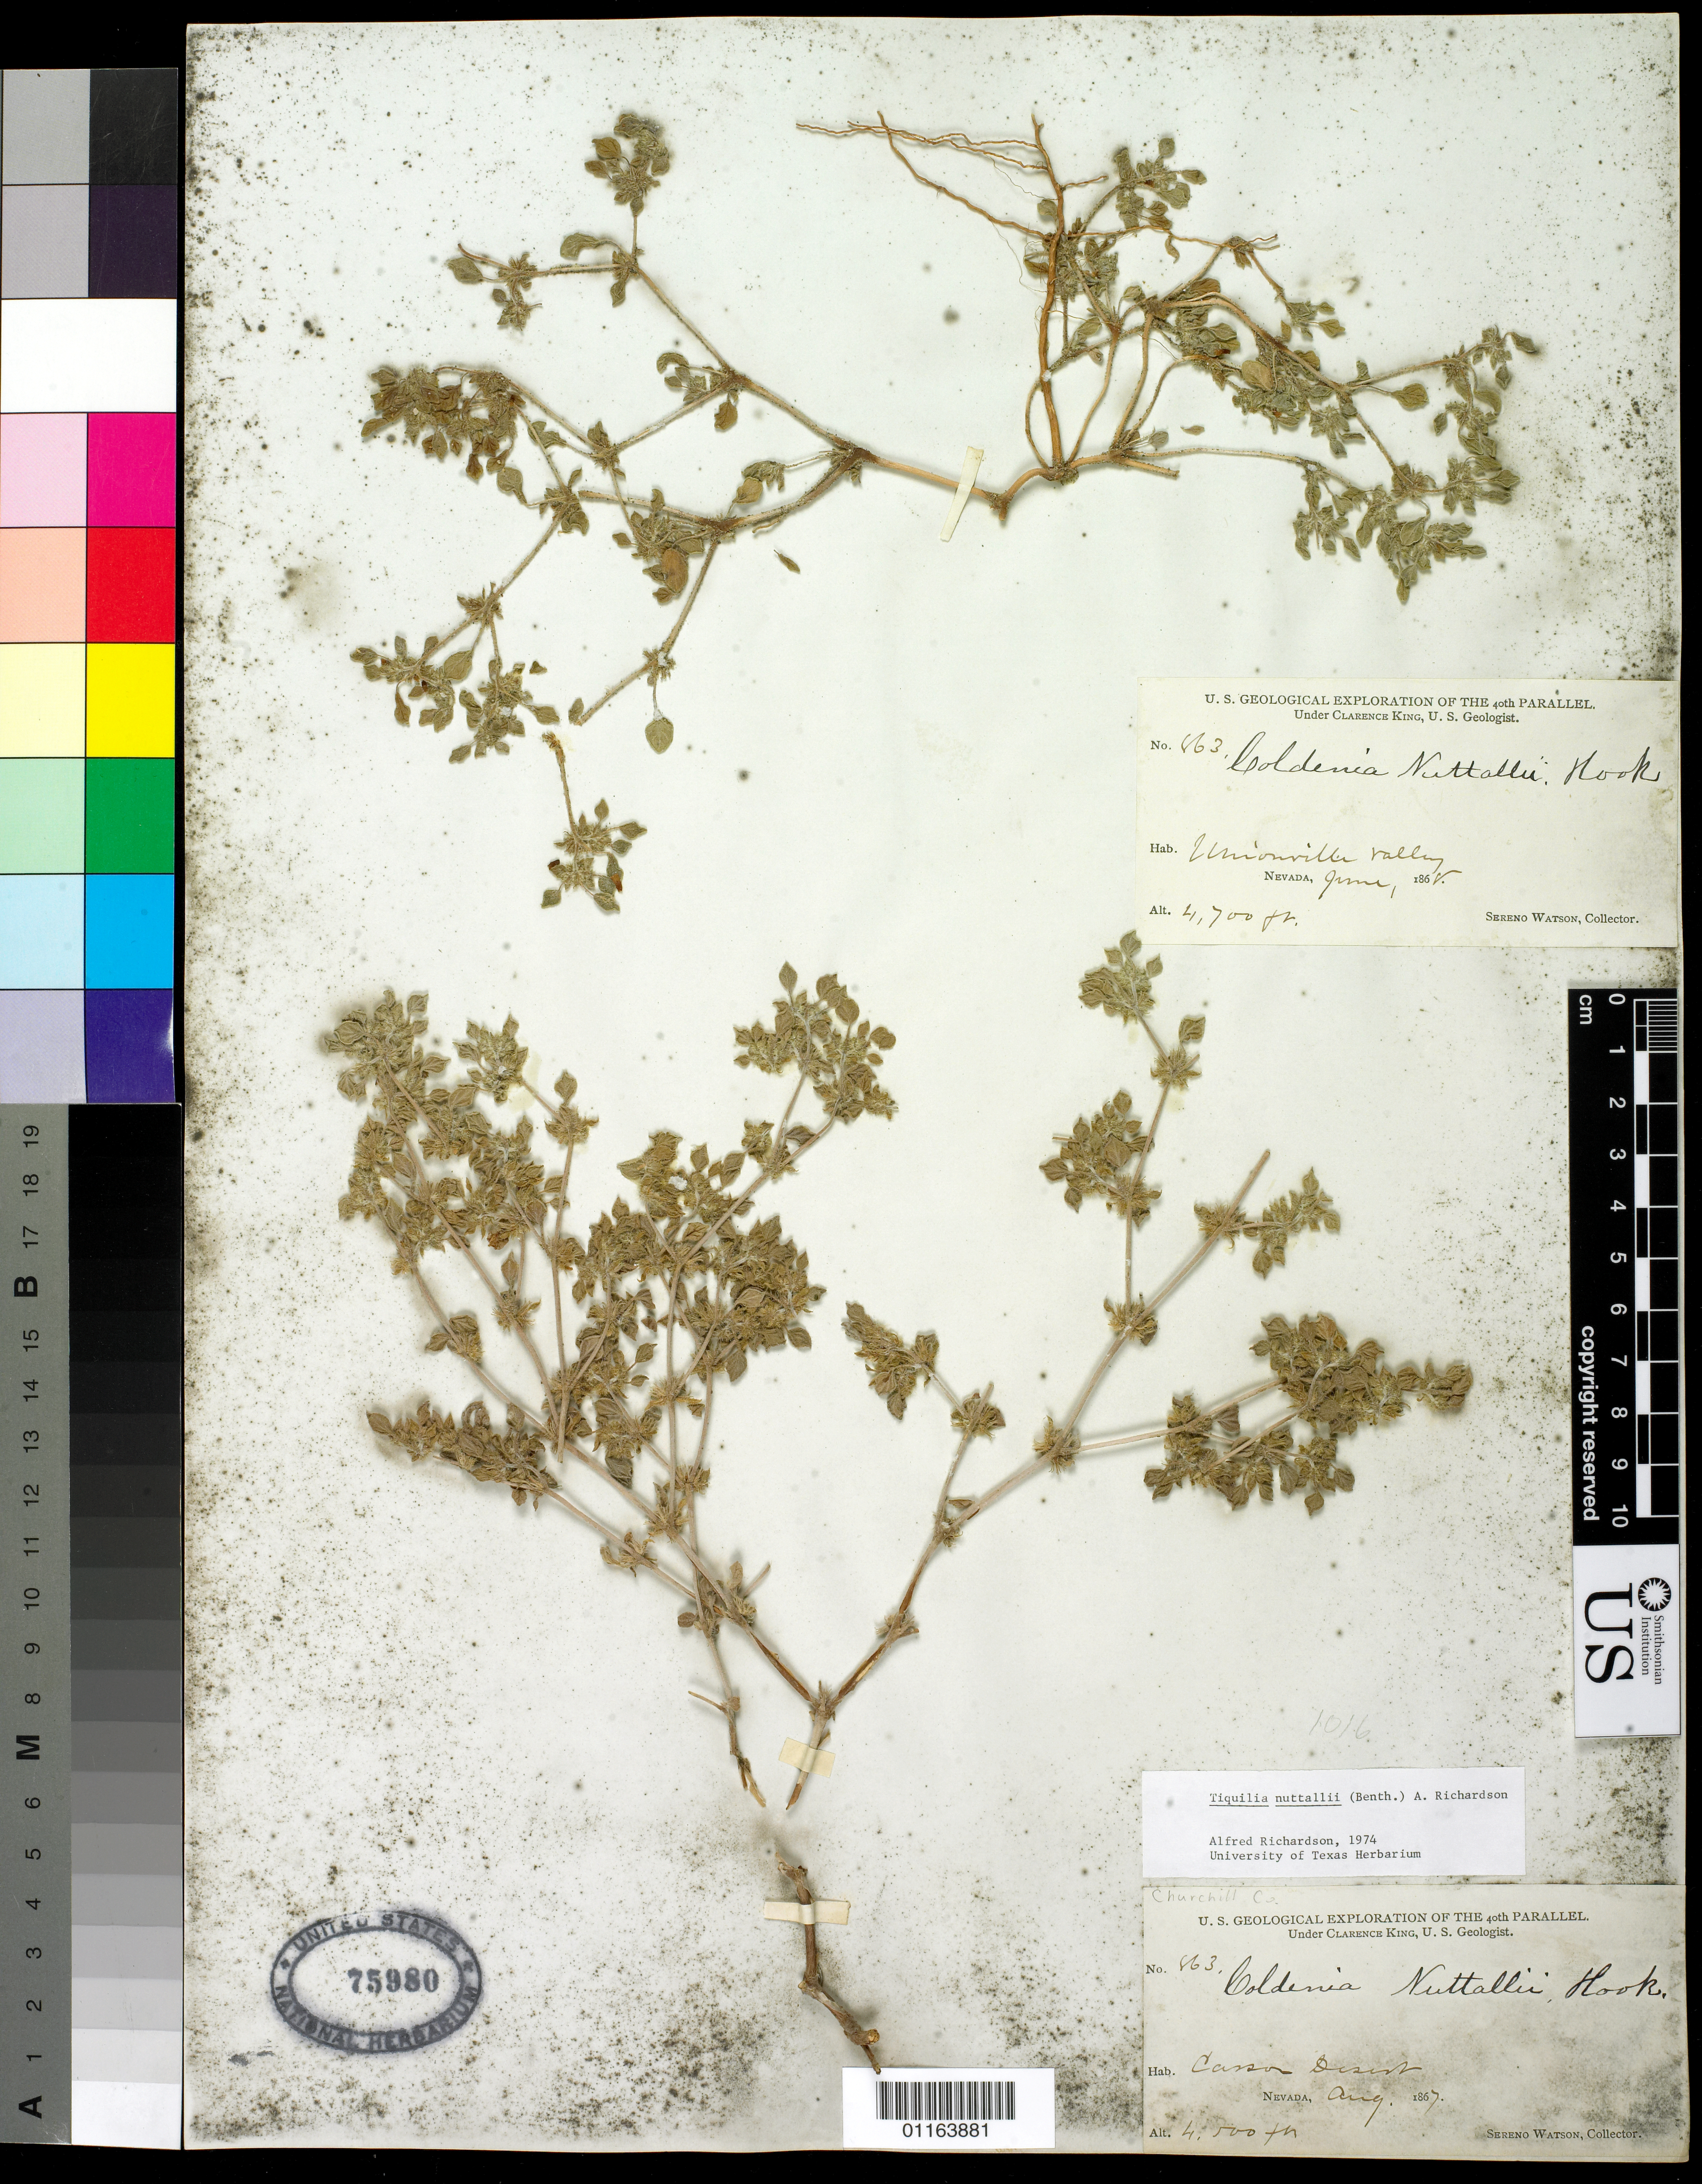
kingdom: Plantae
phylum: Tracheophyta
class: Magnoliopsida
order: Boraginales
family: Ehretiaceae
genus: Tiquilia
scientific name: Tiquilia nuttallii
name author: (Hook.) A.T. Richardson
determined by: Richardson, A.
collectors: S. Watson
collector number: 863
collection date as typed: Aug 1867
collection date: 1867-08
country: United States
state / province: Nevada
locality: Carson Desert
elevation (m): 1372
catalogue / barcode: US 75980